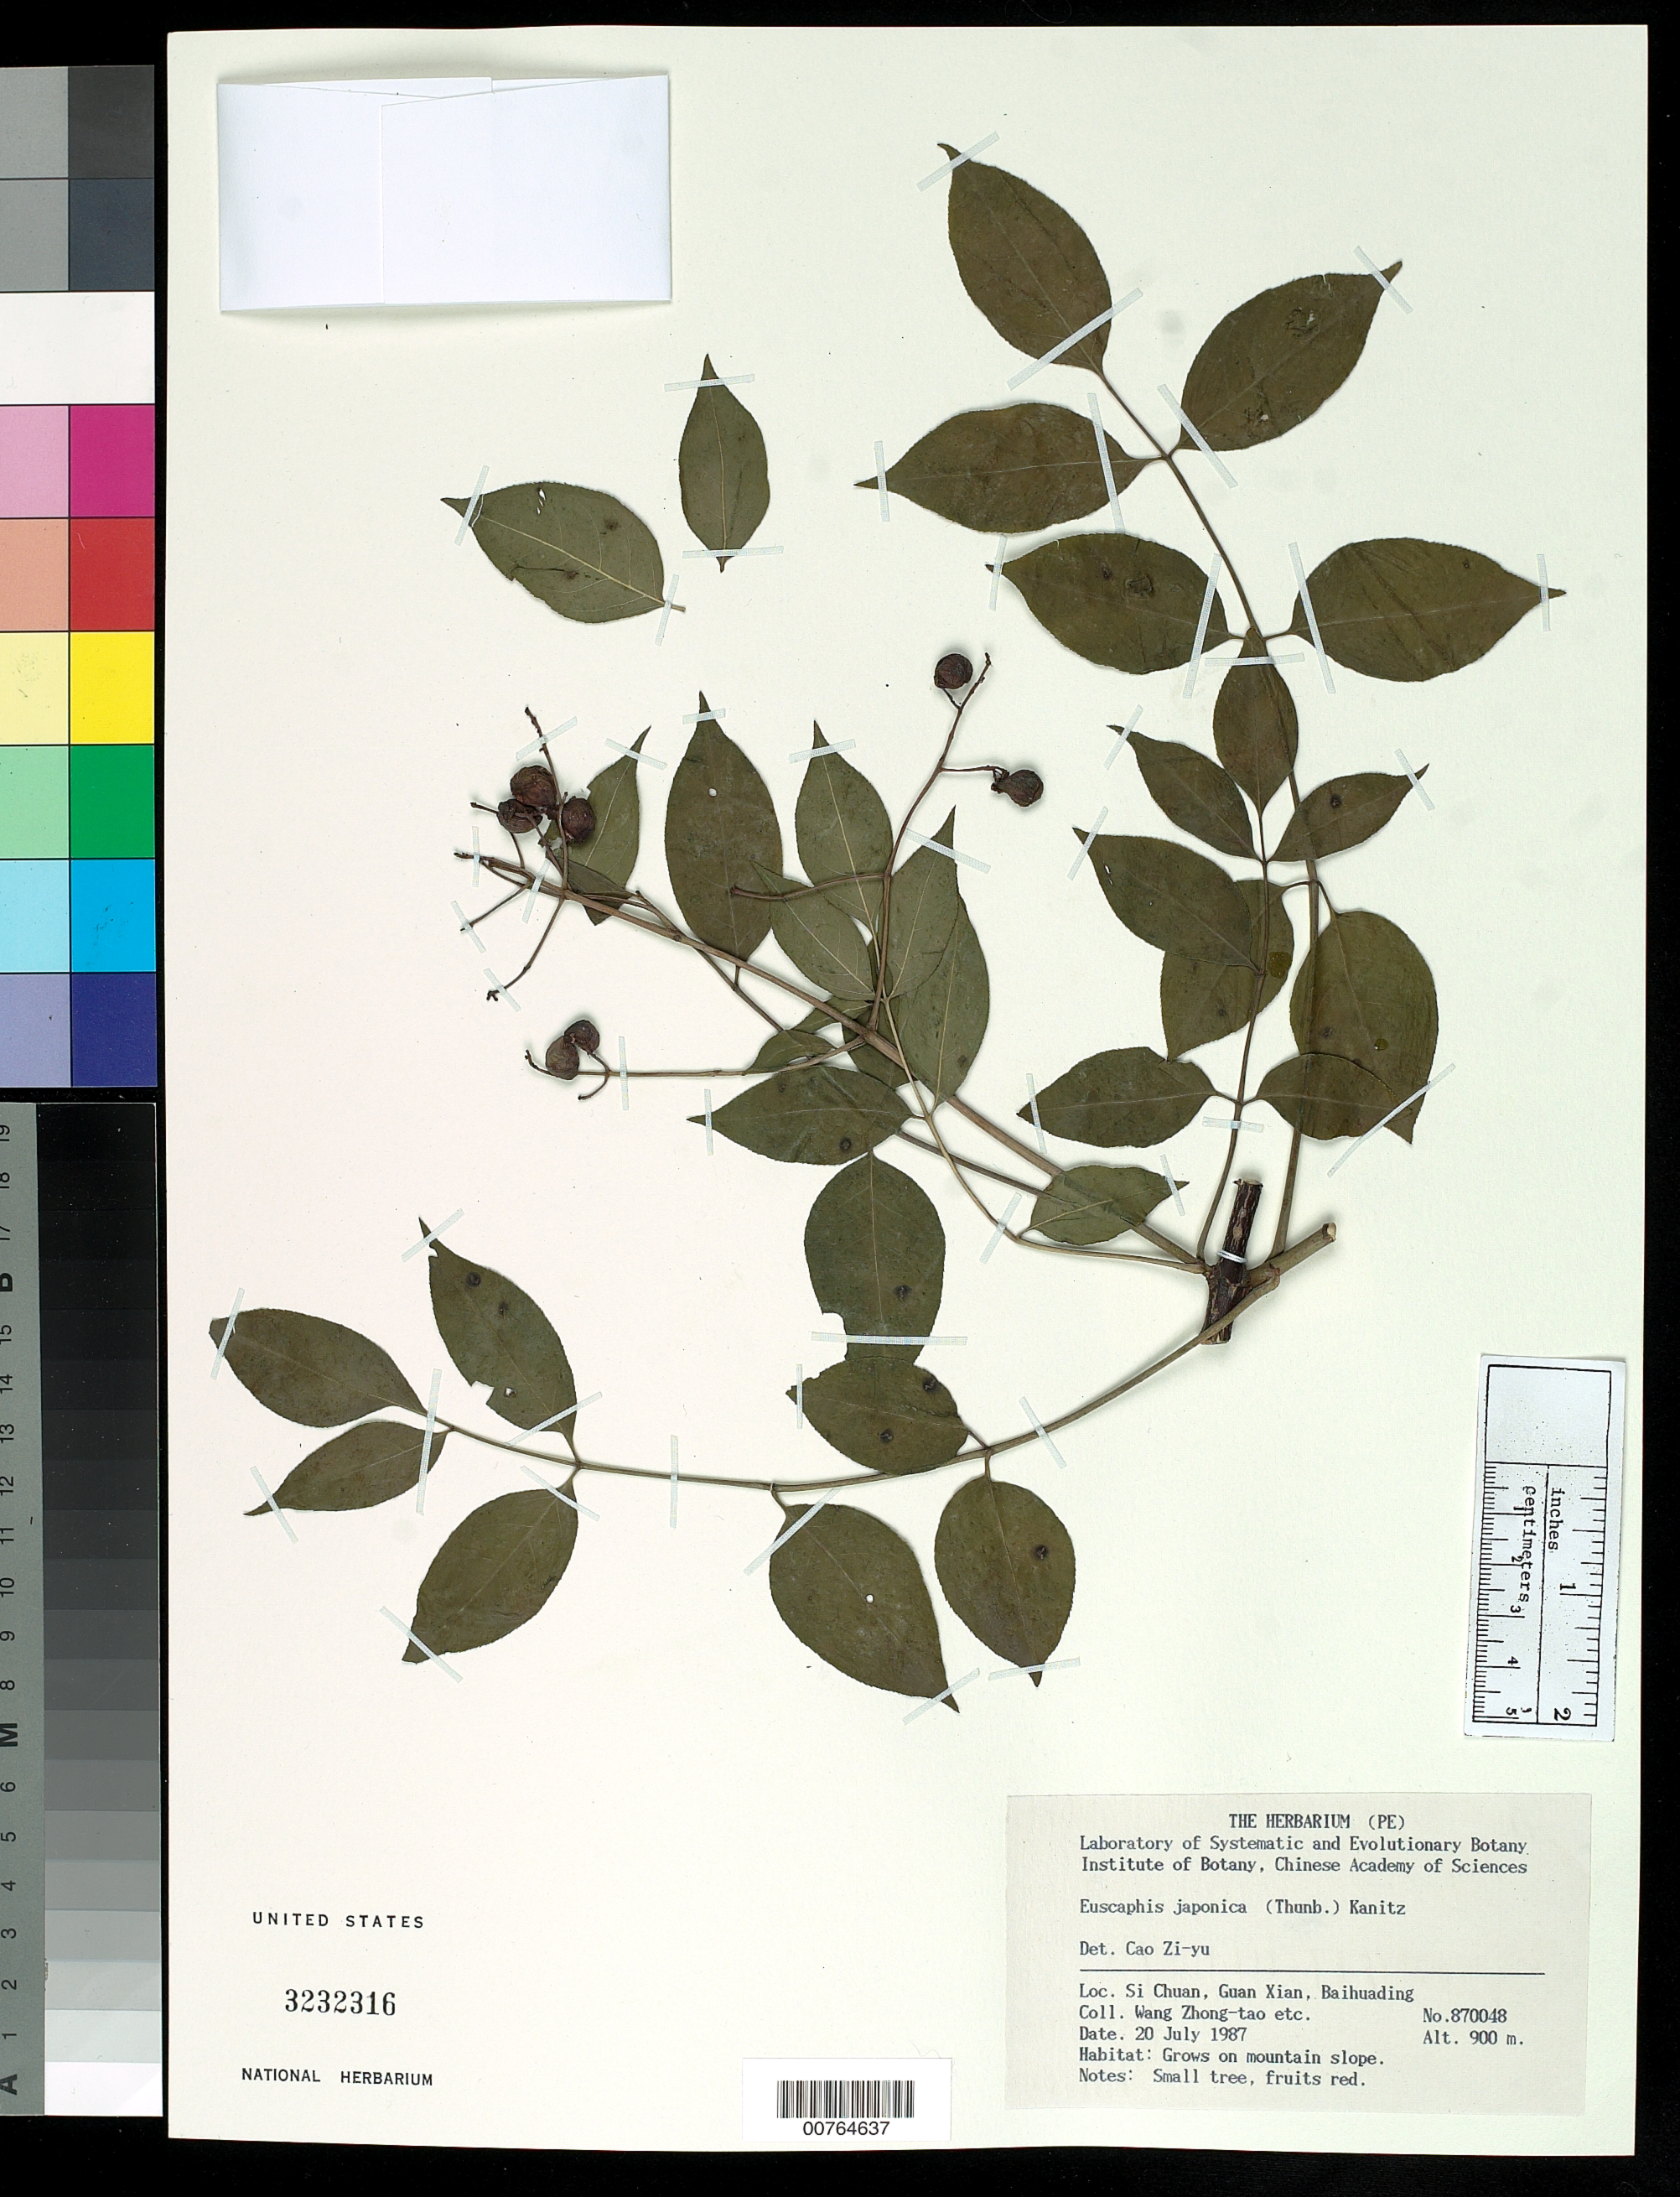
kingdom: Plantae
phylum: Tracheophyta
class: Magnoliopsida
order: Crossosomatales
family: Staphyleaceae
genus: Euscaphis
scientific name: Euscaphis japonica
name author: (Thunb.) Kanitz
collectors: W. Zhong-Tao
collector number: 870048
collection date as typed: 20 Jul 1987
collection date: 1987-07-20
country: China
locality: Si Chuan, Guan Xian, Baihuading.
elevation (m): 900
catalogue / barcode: US 3232316